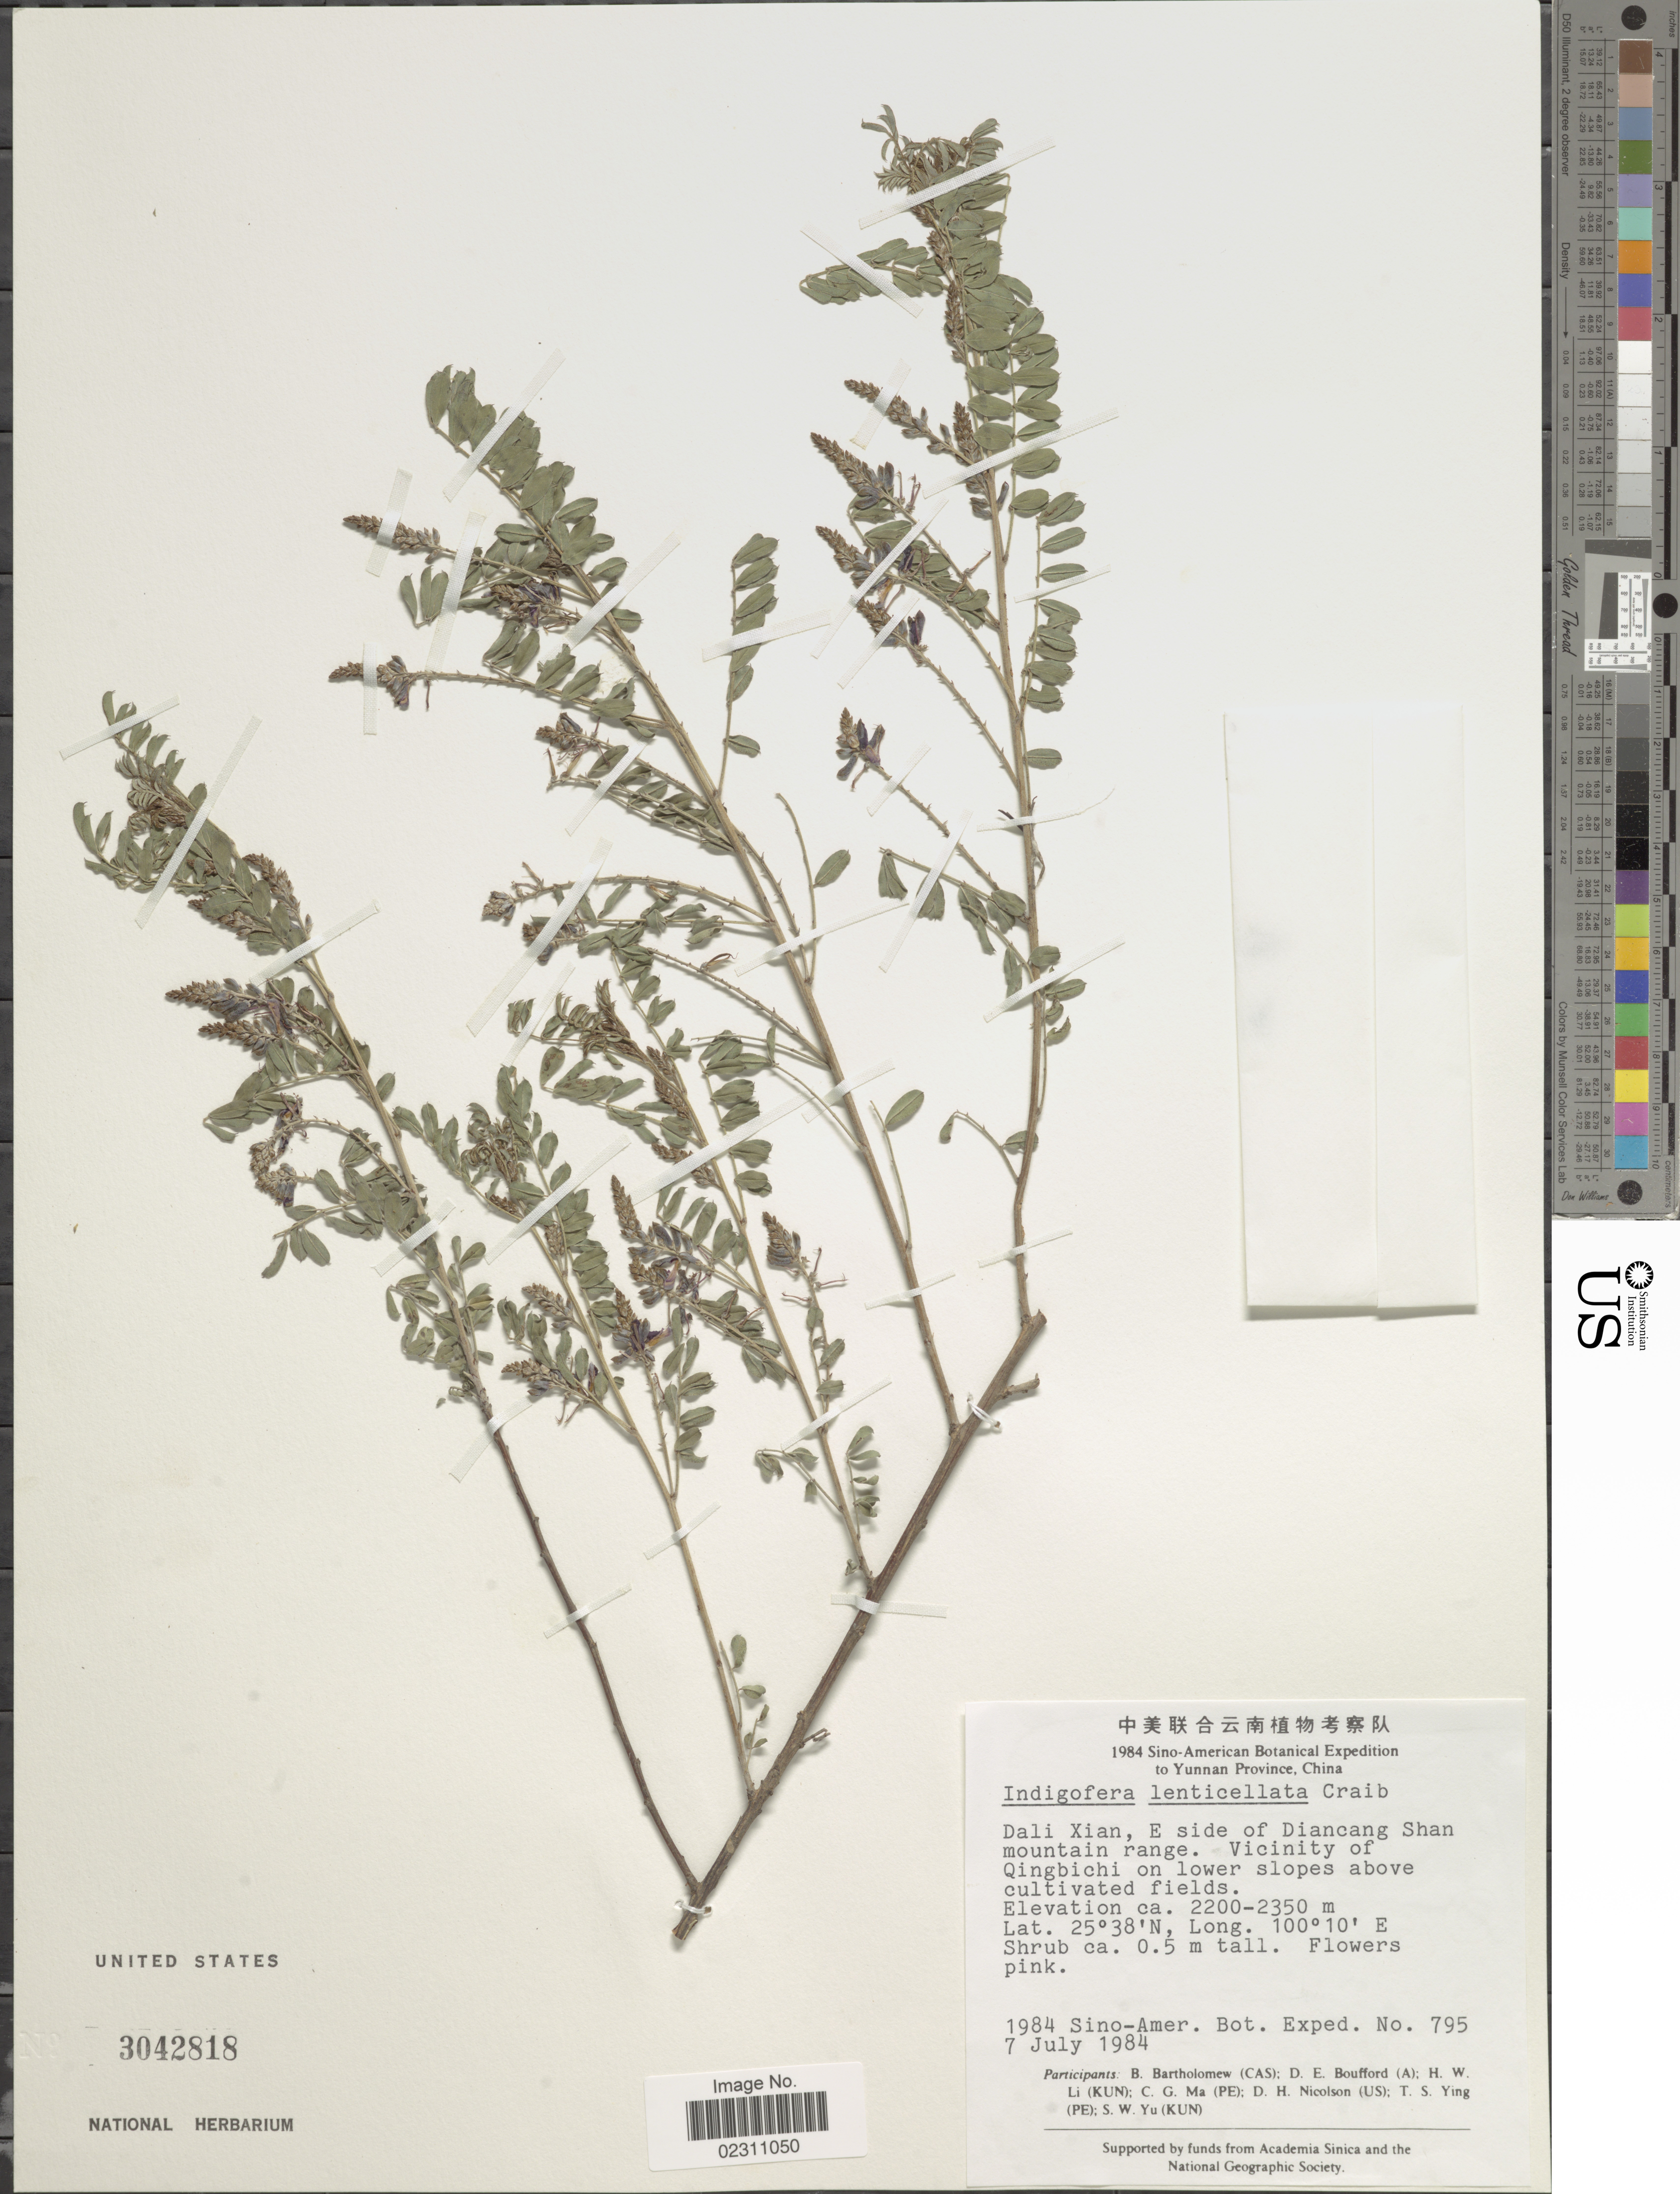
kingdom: Plantae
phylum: Tracheophyta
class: Magnoliopsida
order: Fabales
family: Fabaceae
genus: Indigofera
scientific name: Indigofera pendula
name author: Franch.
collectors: Sino-Amer. Bot. Exped. 1984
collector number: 795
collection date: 1984-07-07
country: China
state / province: Yunnan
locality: Dali Xian, E side of Diancang Shan mountain range, Vicinity of Qingbichi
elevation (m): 2200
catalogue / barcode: US 3042818